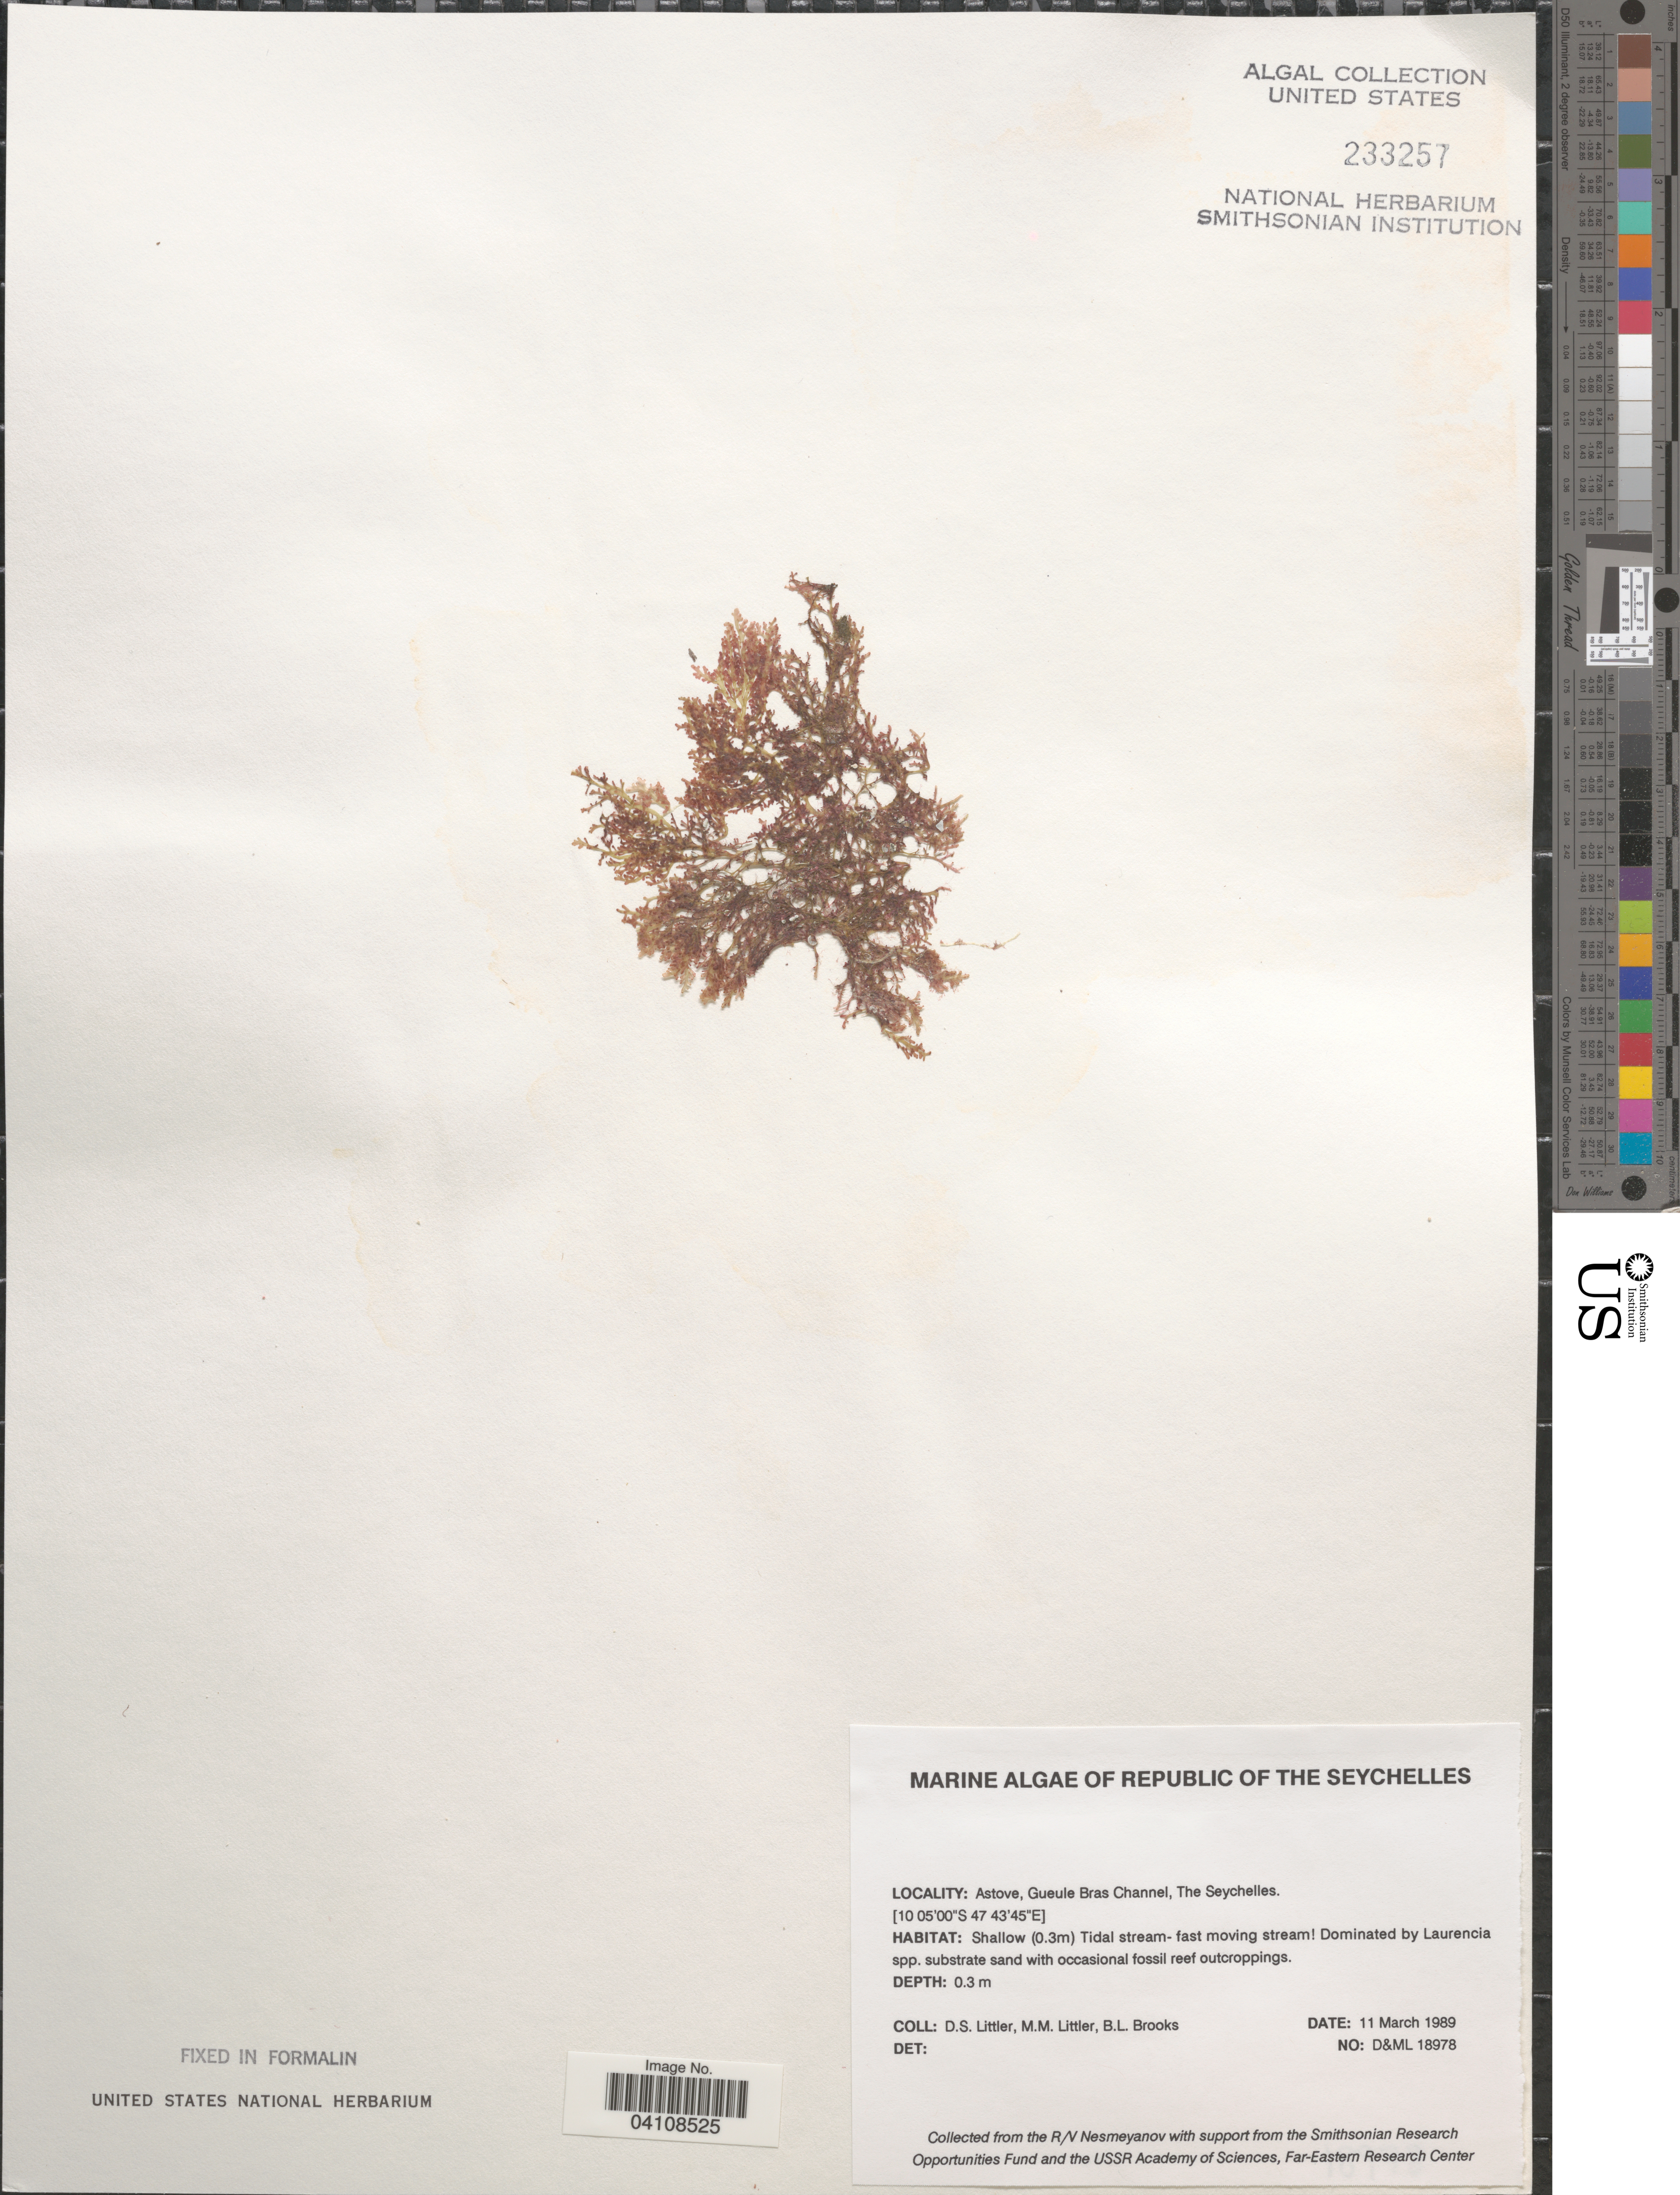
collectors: D. S. Littler & B. Brooks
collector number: D&ML18978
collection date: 1989-03-11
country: Seychelles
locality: Republic of The Seychelles. Astove, Gueule Bras Channel.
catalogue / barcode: US 233257